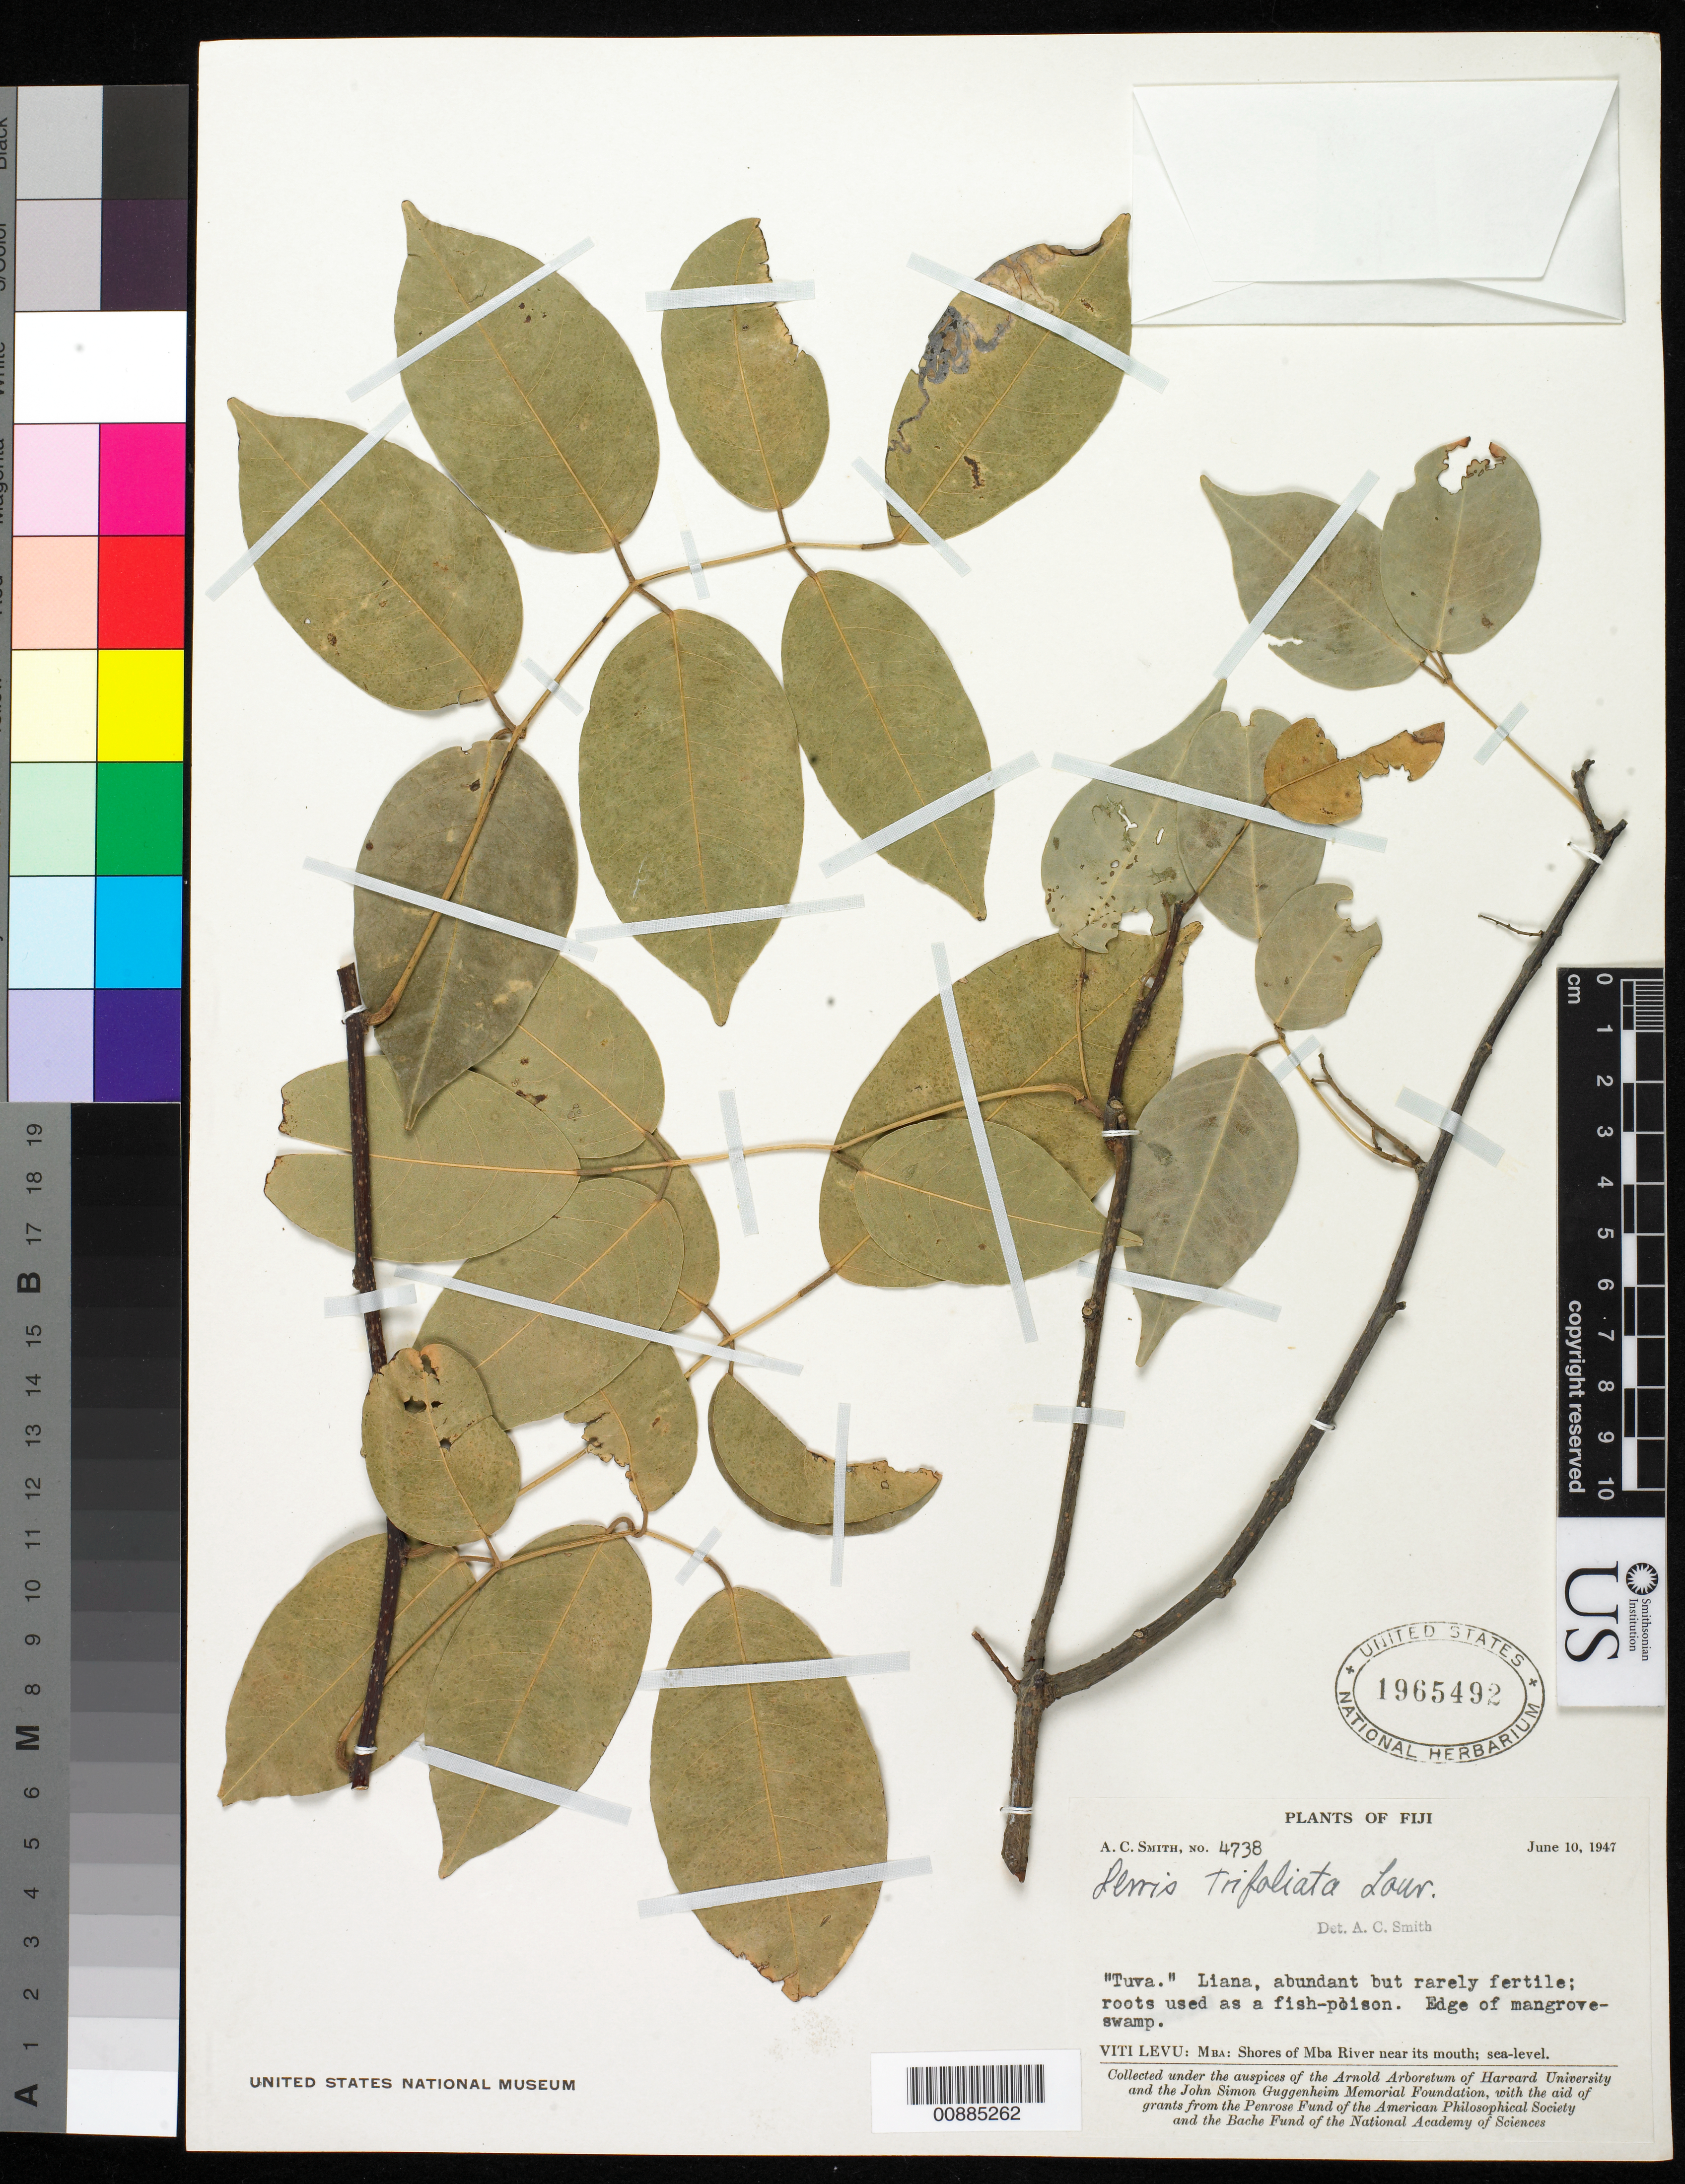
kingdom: Plantae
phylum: Tracheophyta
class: Magnoliopsida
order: Fabales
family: Fabaceae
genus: Derris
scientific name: Derris trifoliata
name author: Lour.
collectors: C. A. Smith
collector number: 4738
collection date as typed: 10 Jun 1947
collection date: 1947-06-10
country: Fiji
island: Viti Levu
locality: Shores of Mba River.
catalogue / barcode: US 1965492